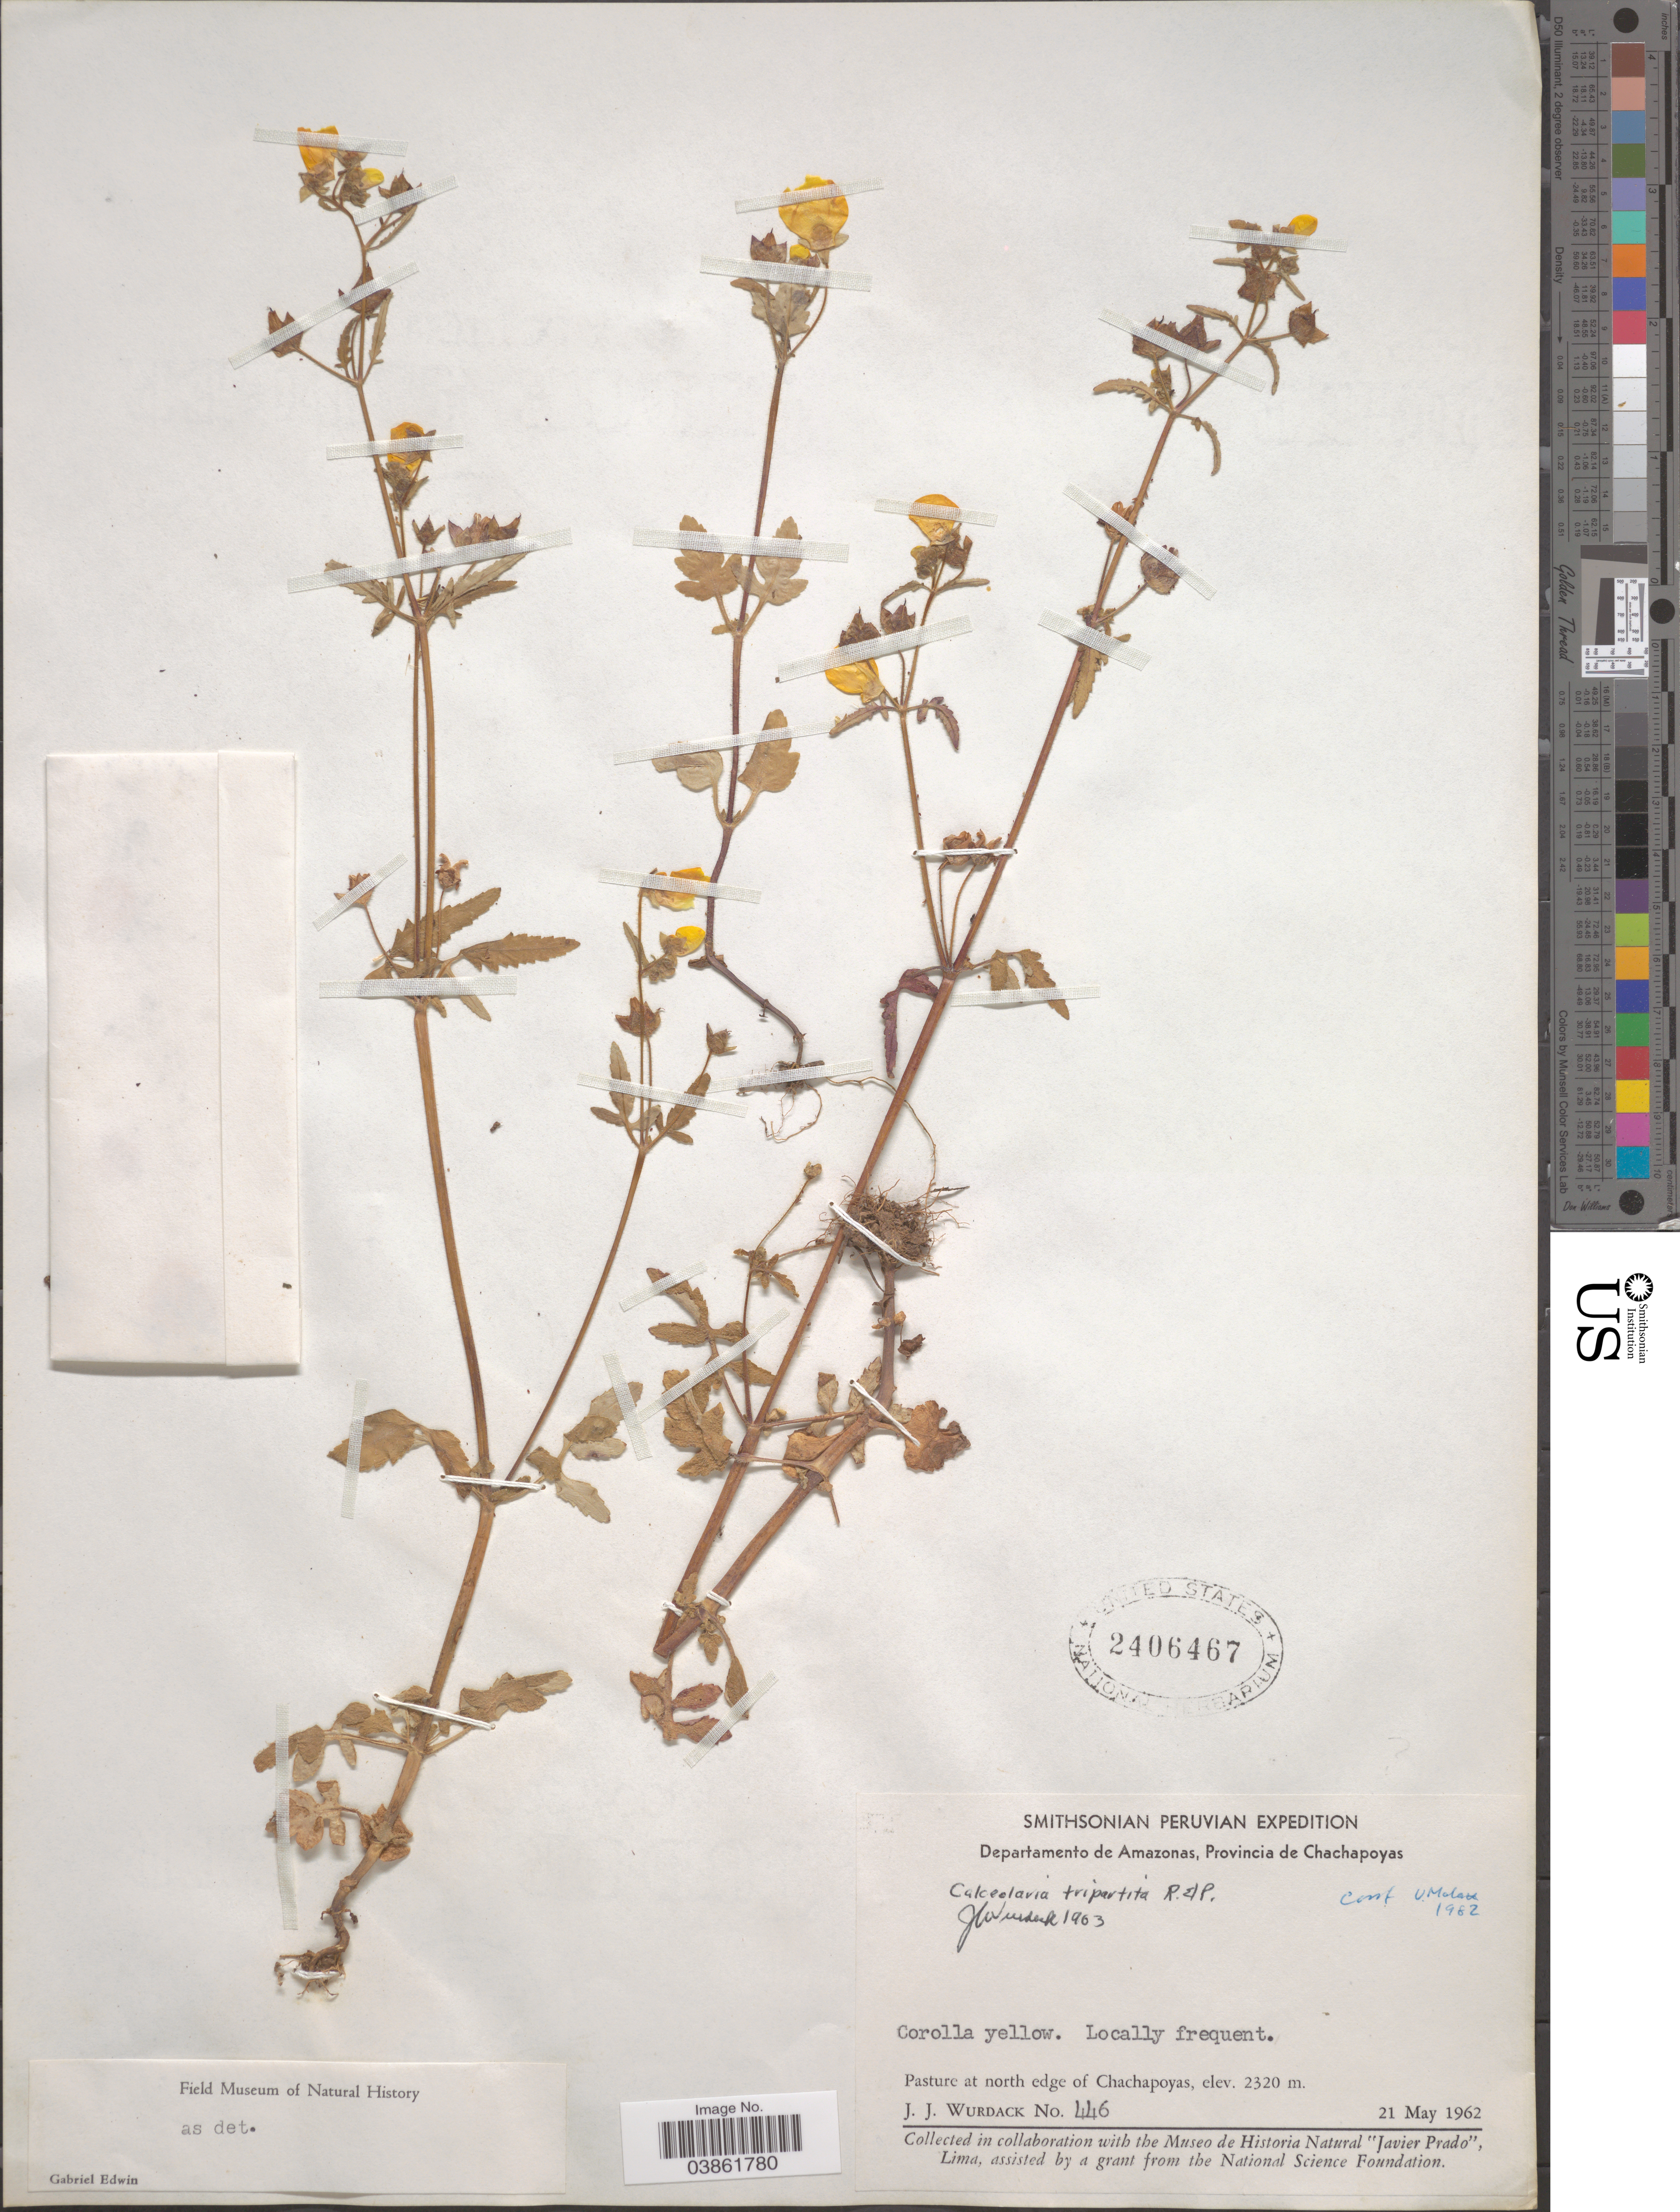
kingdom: Plantae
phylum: Tracheophyta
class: Magnoliopsida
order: Lamiales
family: Calceolariaceae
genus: Calceolaria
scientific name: Calceolaria tripartita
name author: Ruiz & Pav.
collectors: J. J. Wurdack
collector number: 446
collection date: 1962-05-21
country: Peru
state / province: Amazonas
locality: Departamento de Amazonas, Provincia de Chachapoyas. Pasture at north edge of Chachapoyas.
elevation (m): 2320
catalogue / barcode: US 2406467